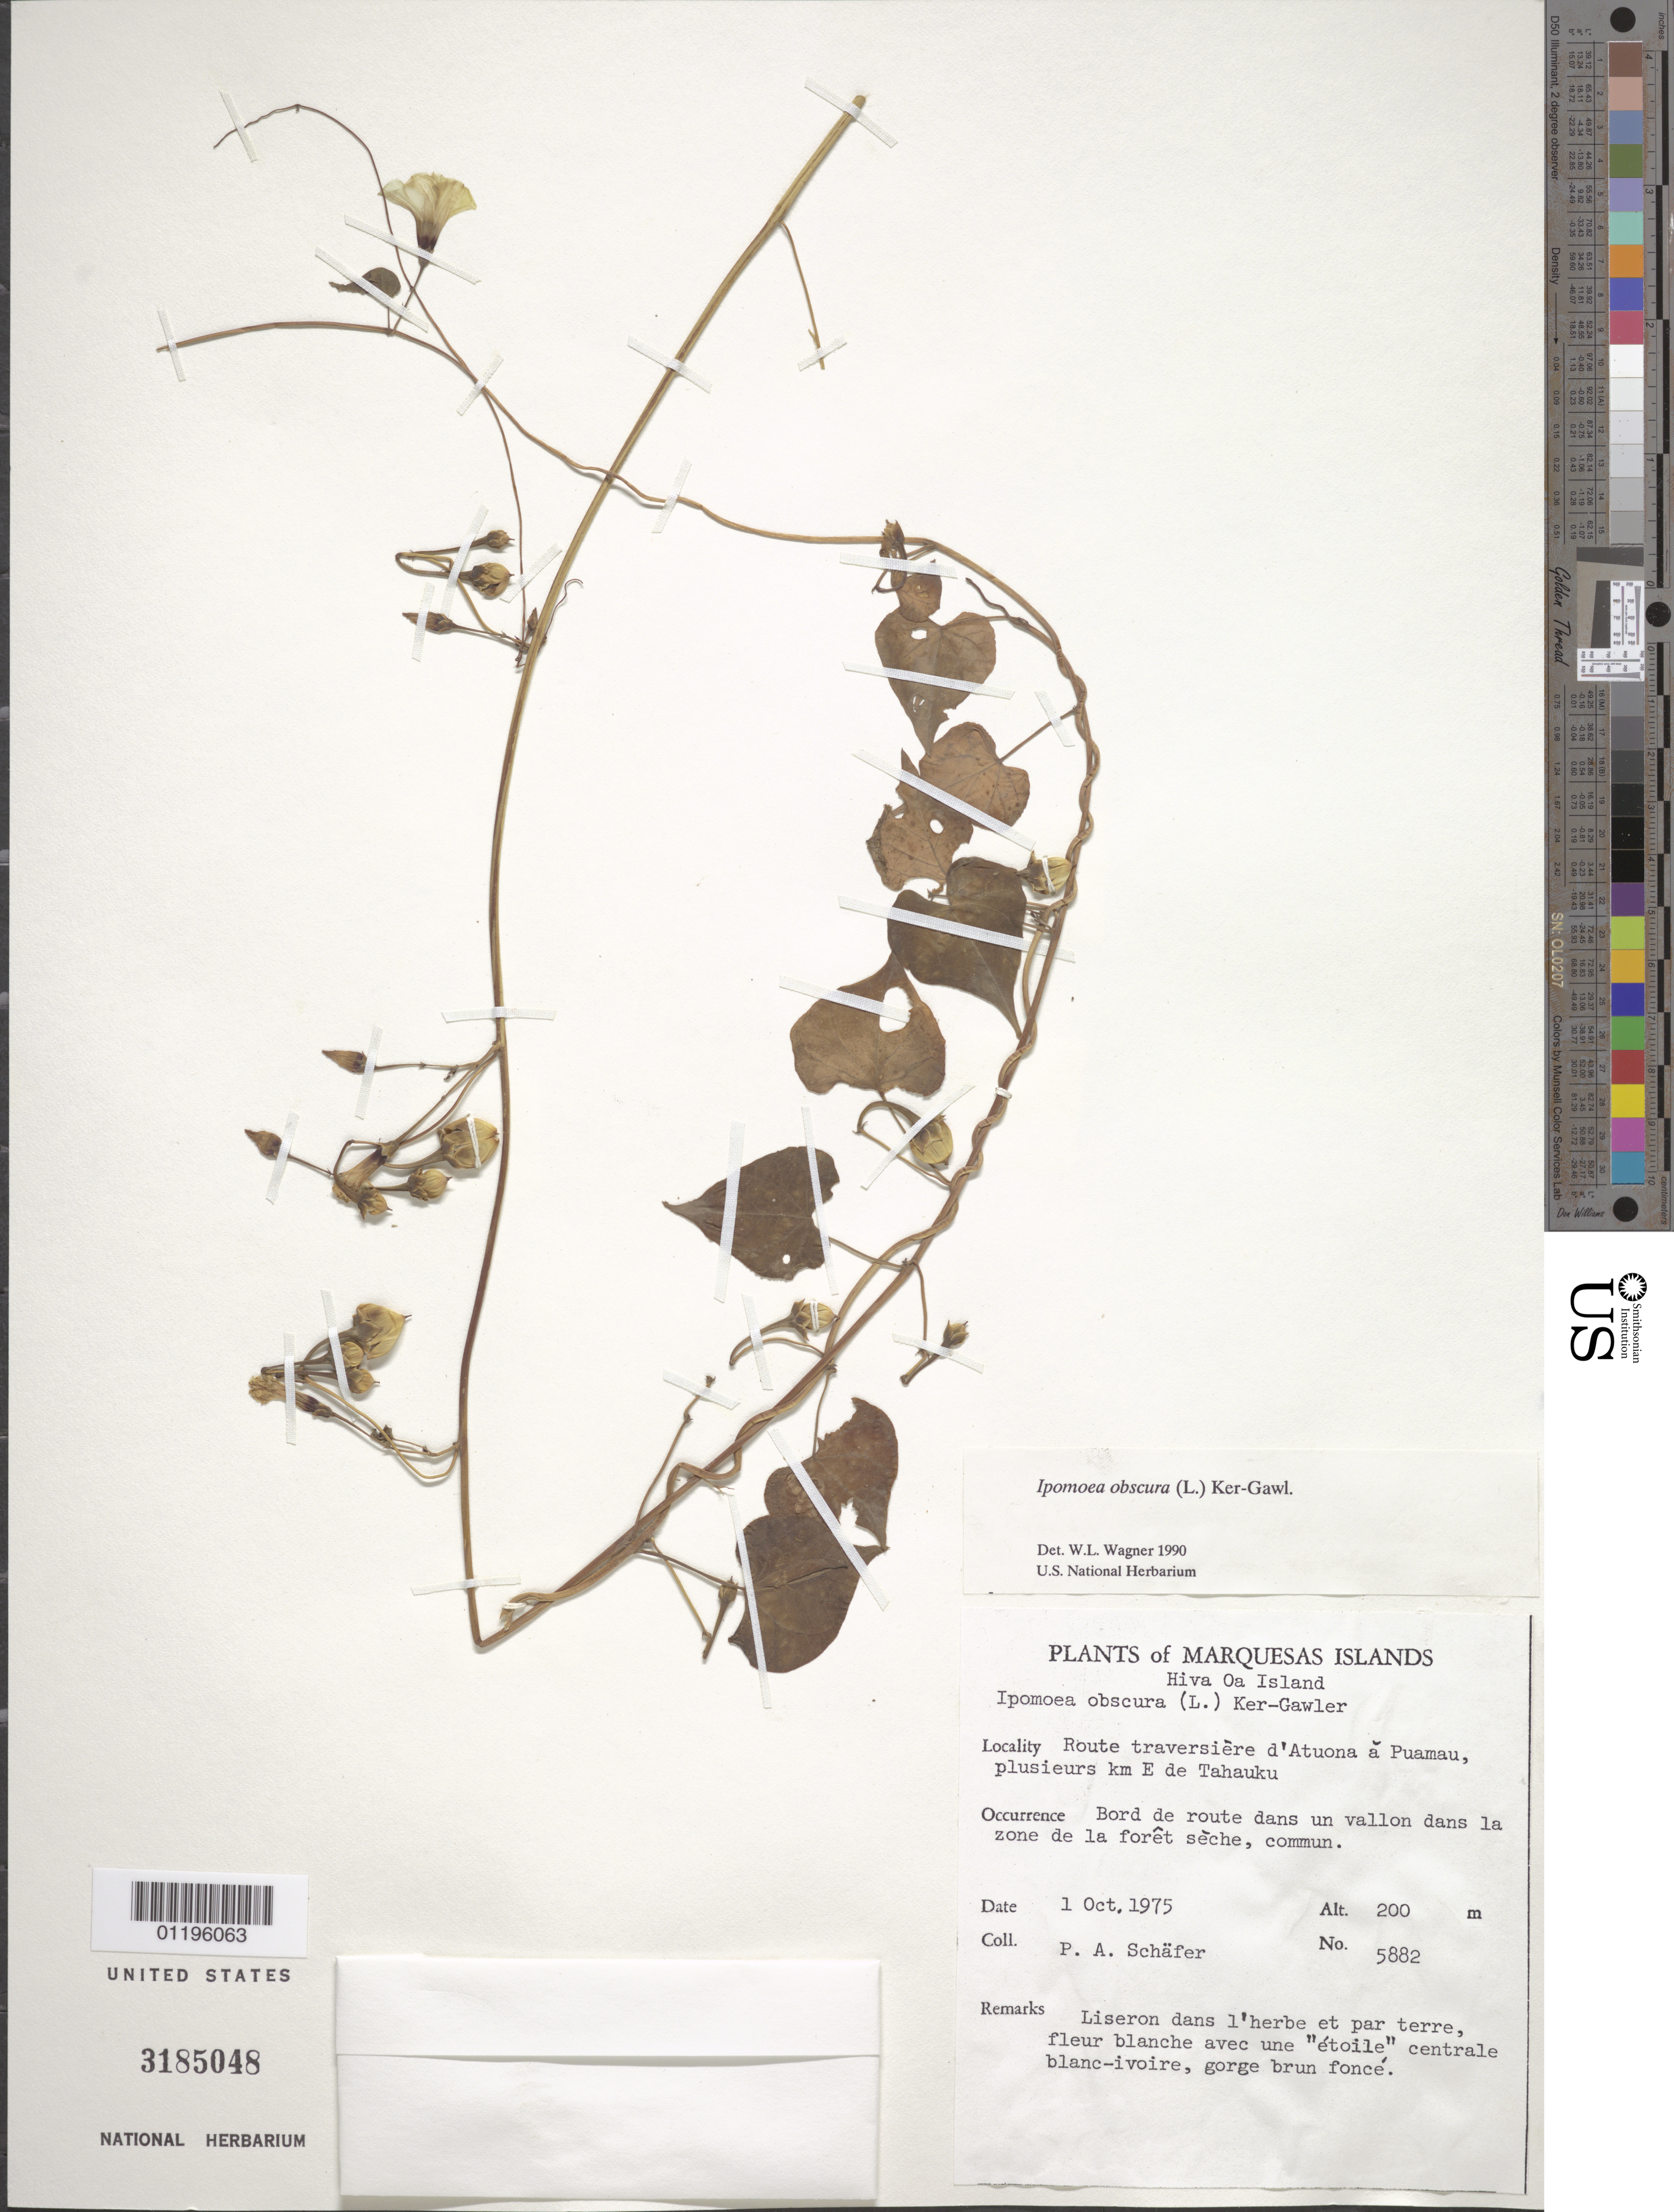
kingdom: Plantae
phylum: Tracheophyta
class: Magnoliopsida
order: Solanales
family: Convolvulaceae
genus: Ipomoea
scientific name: Ipomoea obscura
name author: (L.) Ker Gawl.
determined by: Wagner, W. L., (BOT), Smithsonian Institution - National Museum of Natural History (UNITED STATES)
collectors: P. A. Schäfer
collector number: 5882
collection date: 1975-10-01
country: French Polynesia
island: Hiva Oa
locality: route traversière d'Atuona à Puamau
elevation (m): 200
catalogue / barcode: US 3185048